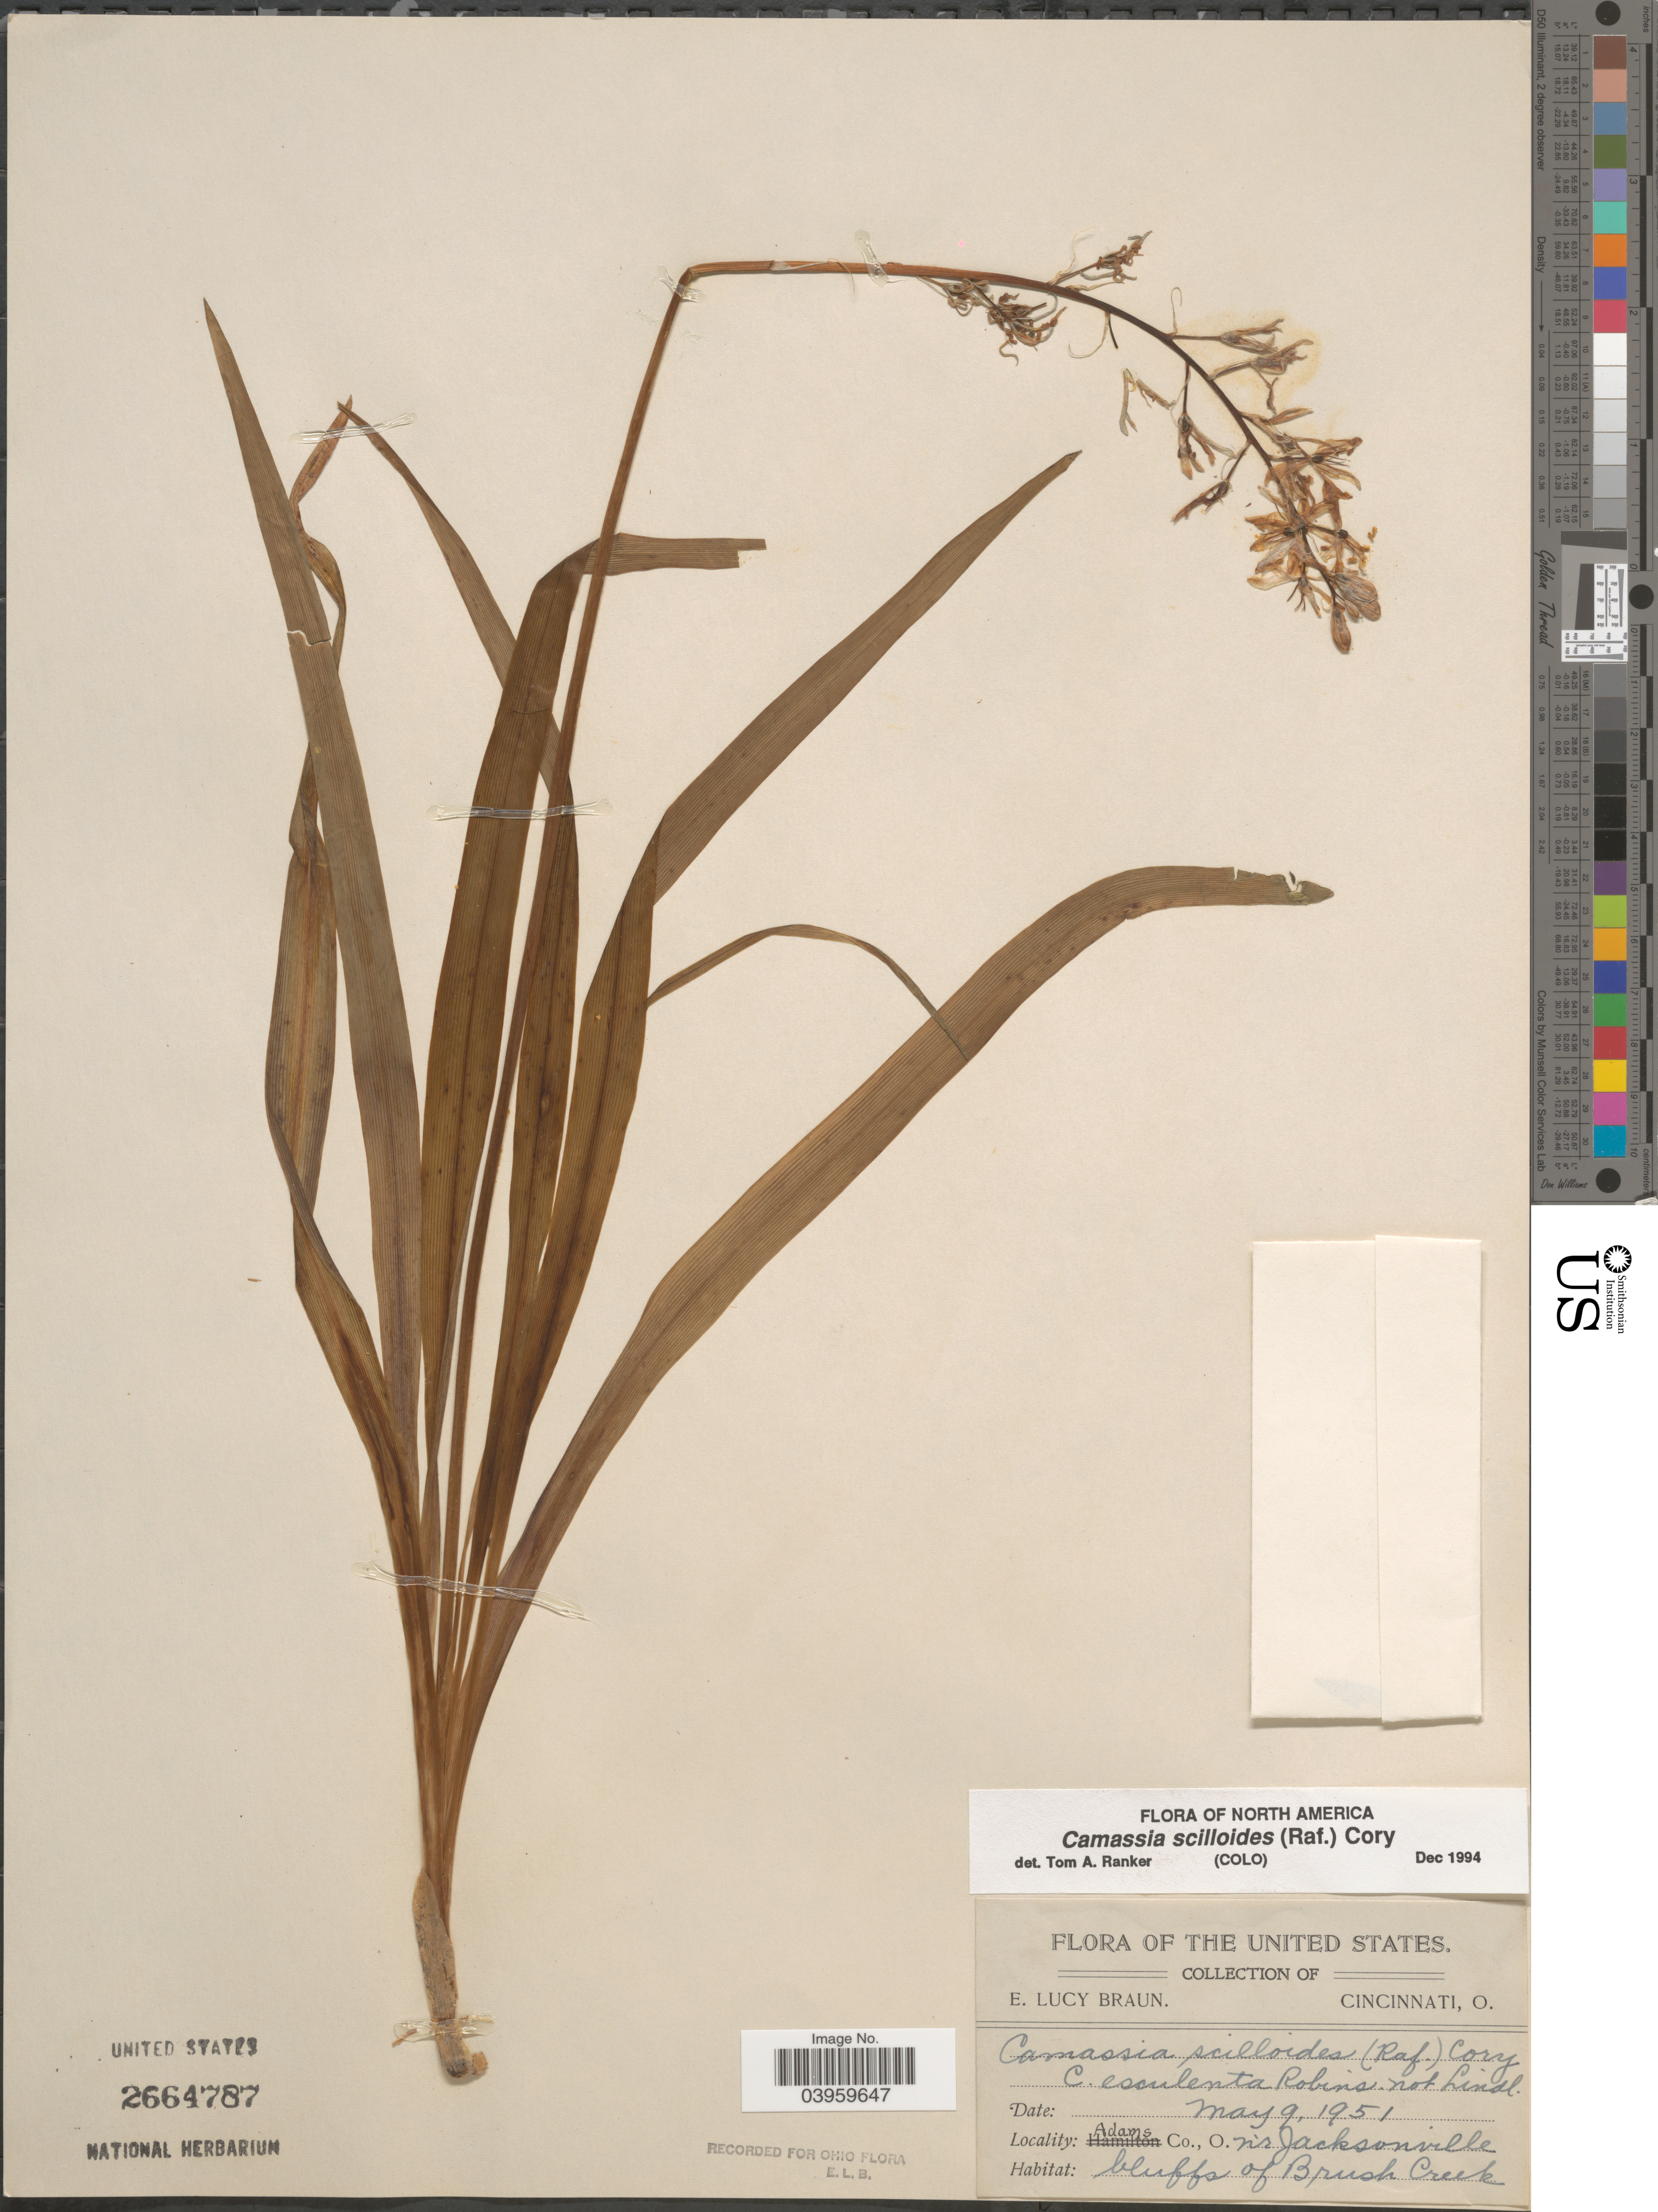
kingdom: Plantae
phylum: Tracheophyta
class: Liliopsida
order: Asparagales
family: Asparagaceae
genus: Camassia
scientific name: Camassia scilloides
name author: (Raf.) Cory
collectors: E. L. Braun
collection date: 1951-05-09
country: United States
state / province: Ohio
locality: Adams Co., n'r Jacksonville. Bluffs of Brush Creek.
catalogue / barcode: US 2664787